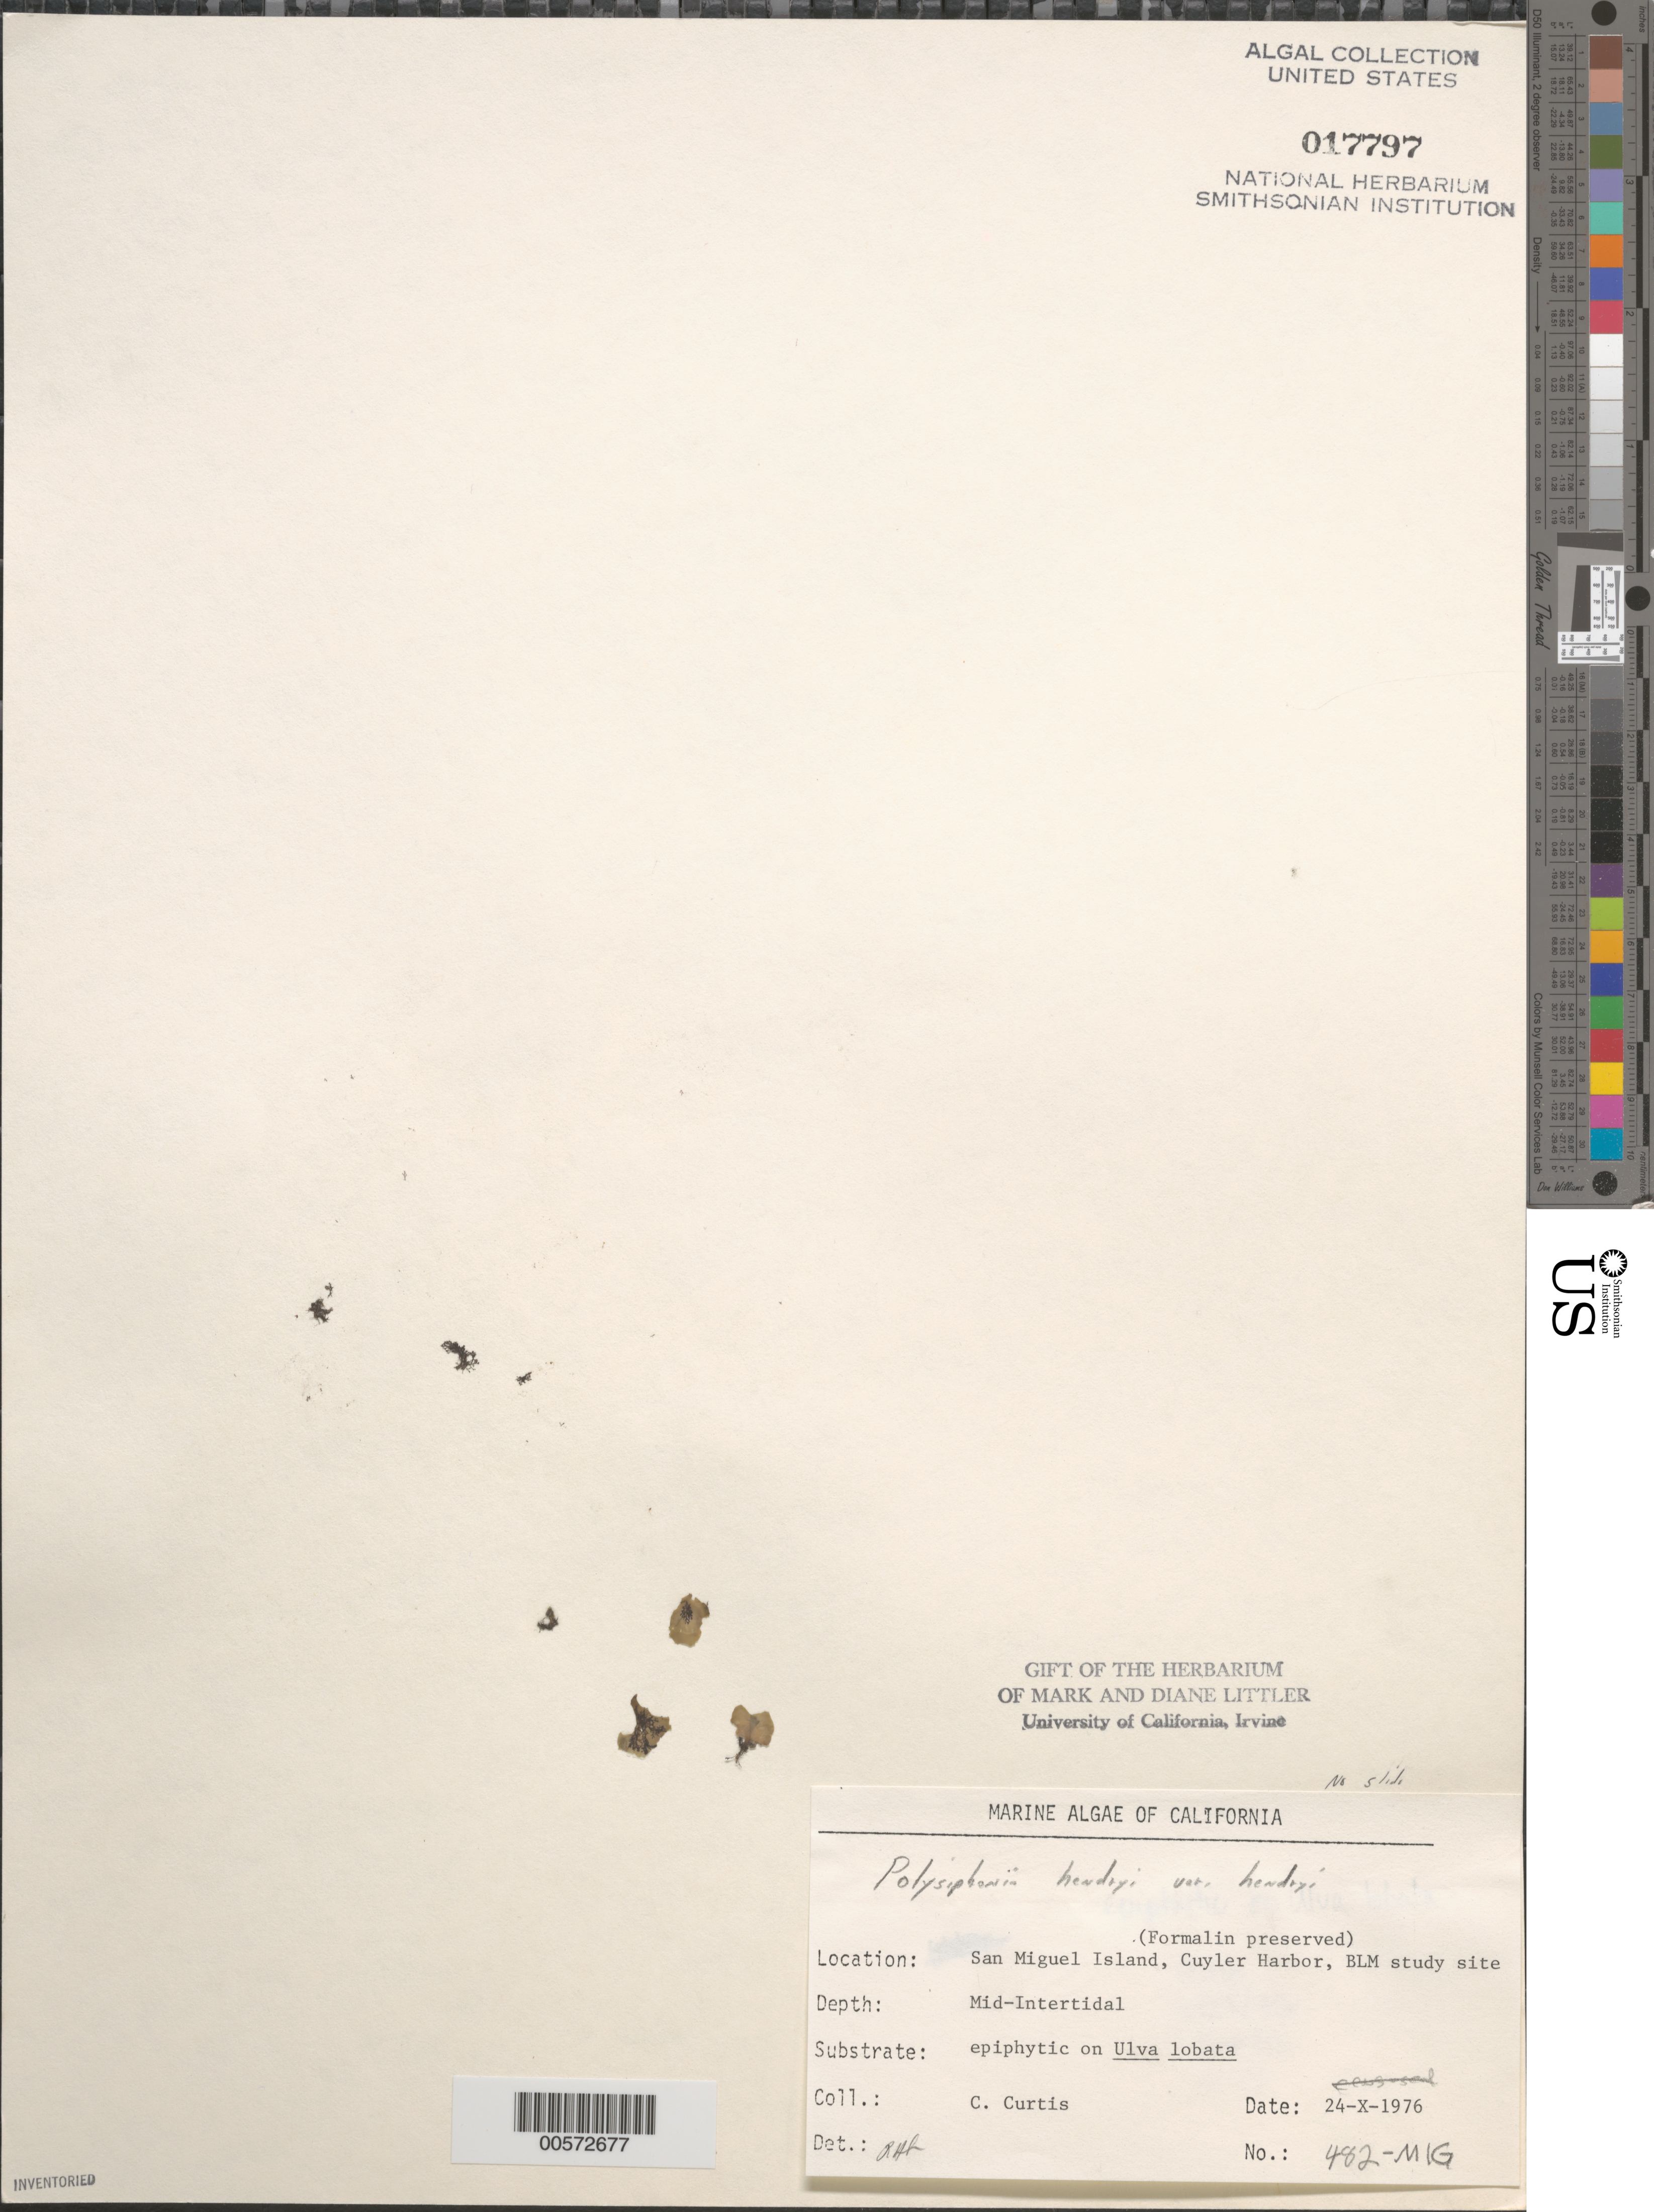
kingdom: Plantae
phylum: Rhodophyta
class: Florideophyceae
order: Ceramiales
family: Rhodomelaceae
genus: Vertebrata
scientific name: Vertebrata hendryi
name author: (N.L. Gardner) Savoie & G.W. Saunders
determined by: Algae name updating Project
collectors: C. Curtis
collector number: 482-mig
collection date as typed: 24 Oct 1976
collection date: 1976-10-24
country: United States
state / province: California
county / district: Santa Barbara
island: San Miguel Island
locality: Cuyler Harbor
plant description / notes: BLM-SOCALBIGHT Rocky Intertidal Survey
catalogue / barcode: US 17797